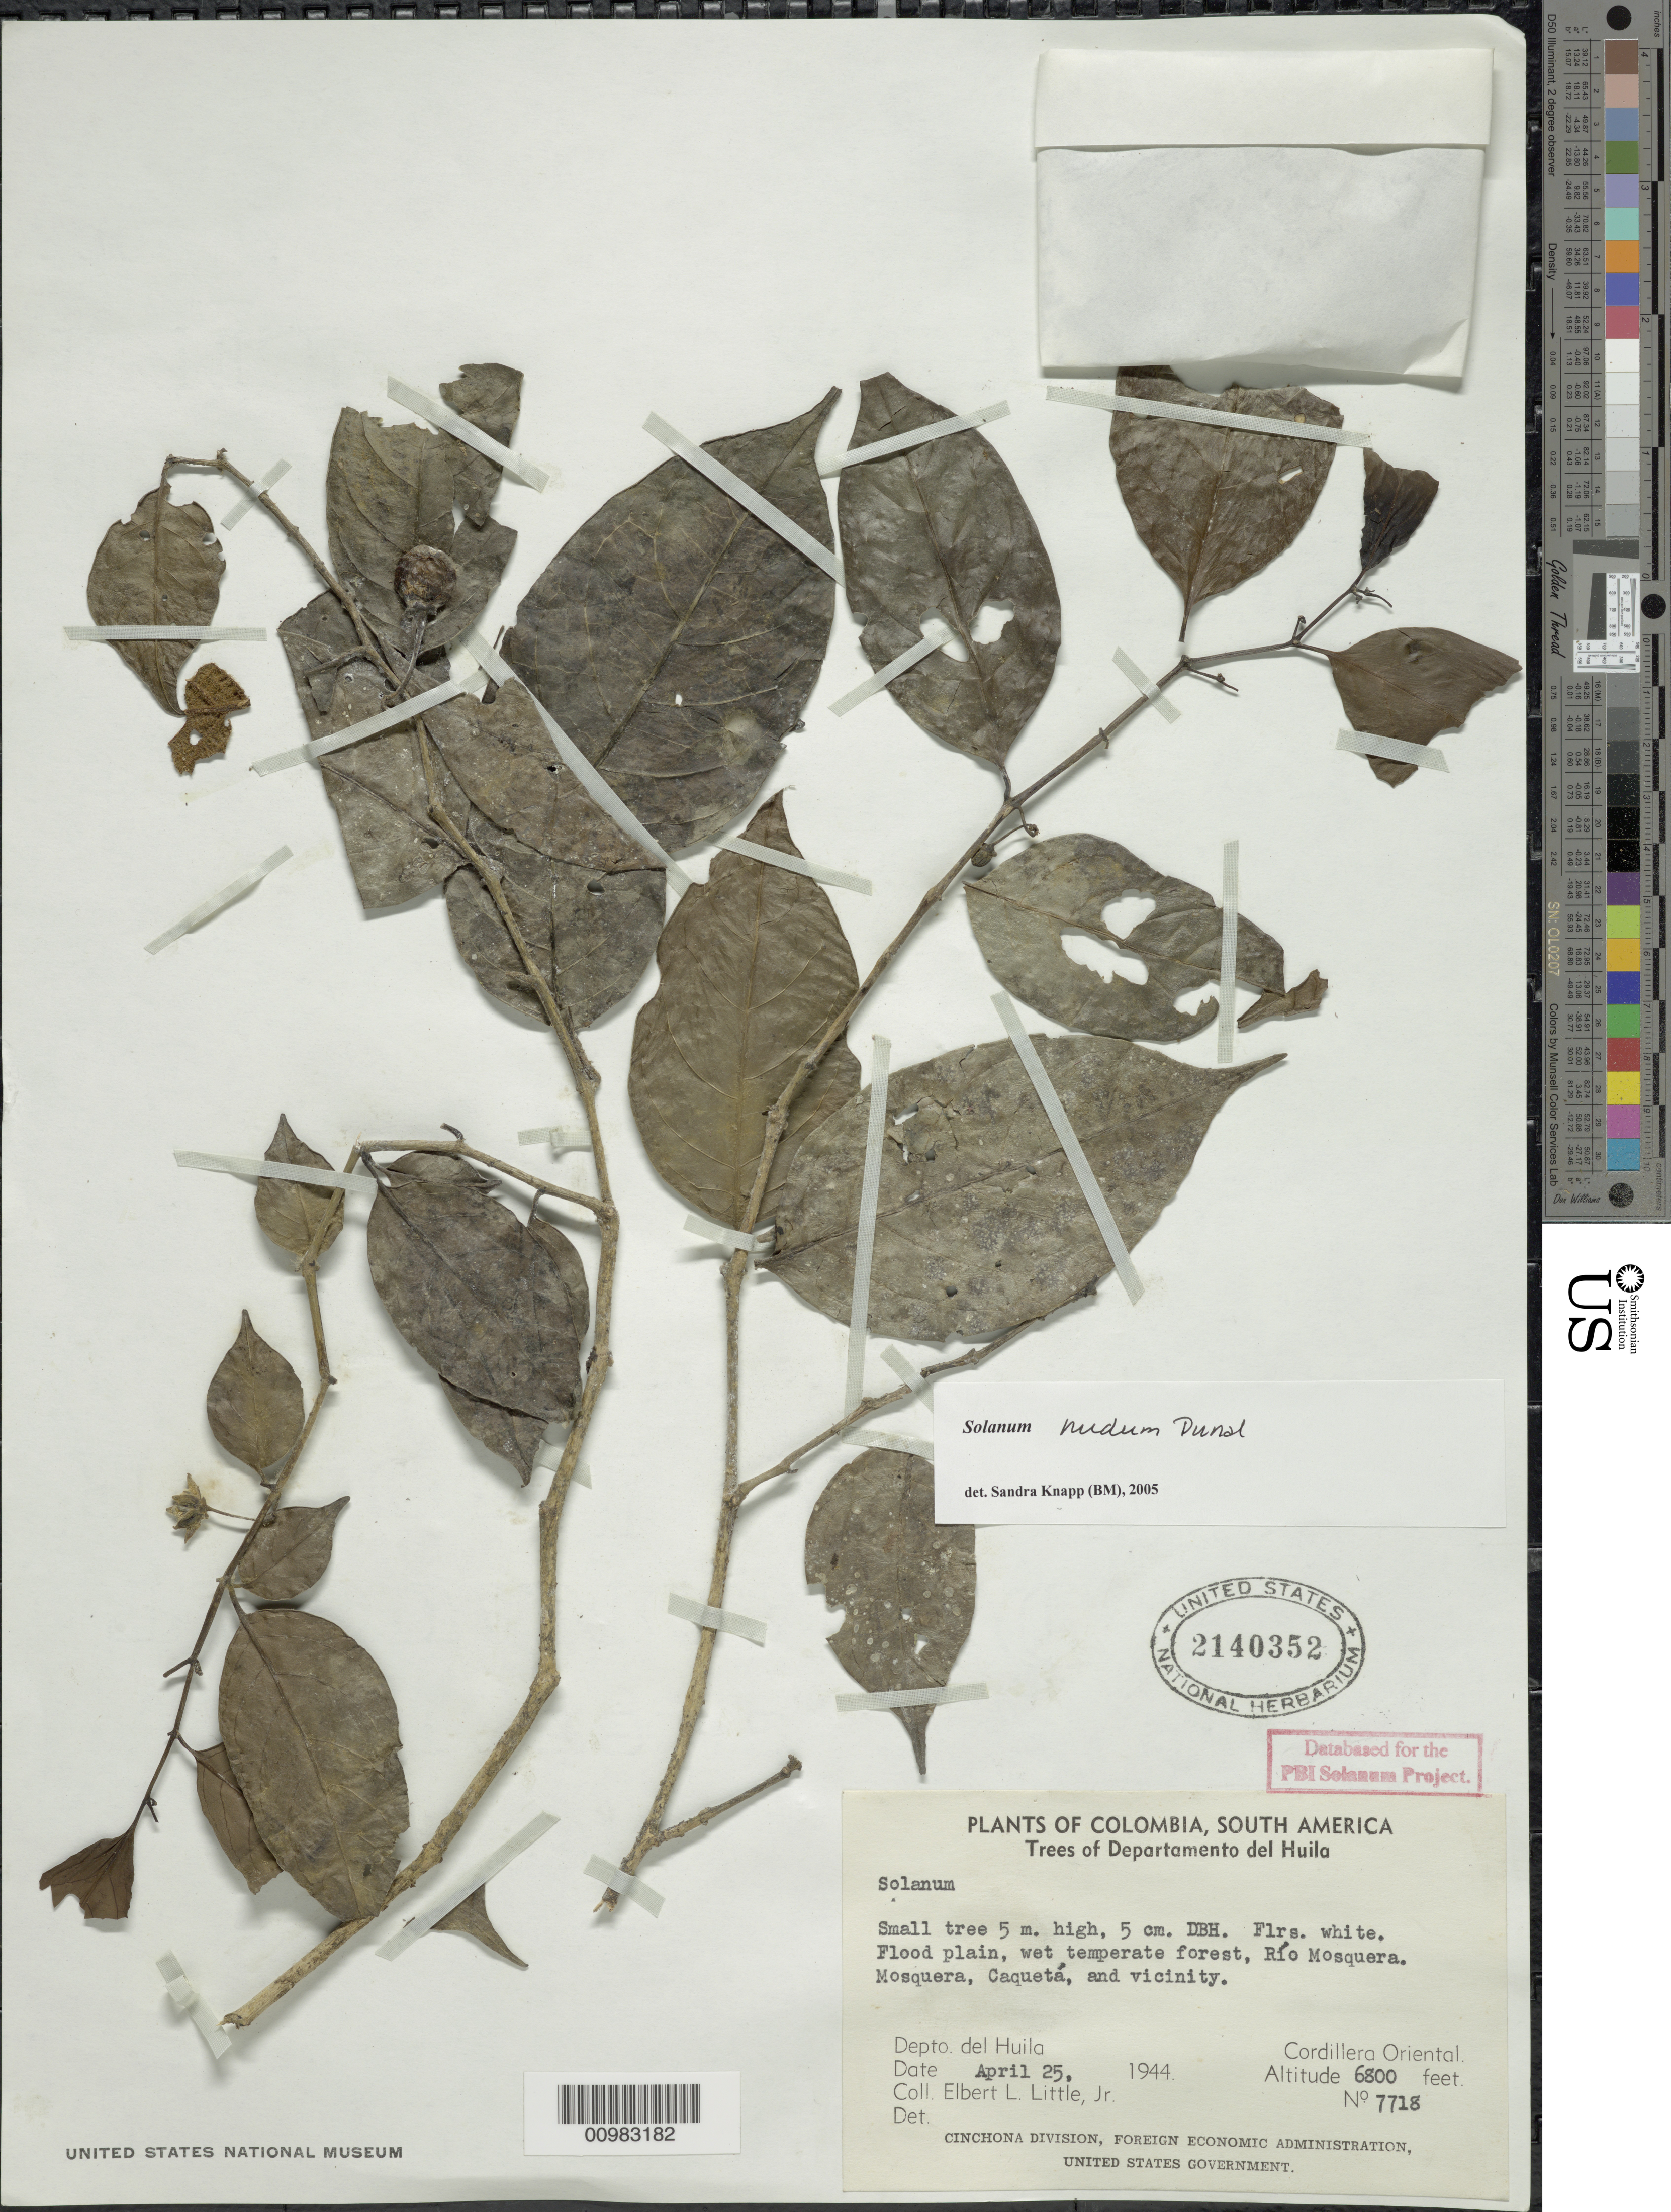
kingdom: Plantae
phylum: Tracheophyta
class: Magnoliopsida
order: Solanales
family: Solanaceae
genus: Solanum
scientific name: Solanum nudum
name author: Dunal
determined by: Knapp, S. D.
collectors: E. L. Little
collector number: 7718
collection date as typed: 25 Apr 1944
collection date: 1944-04-25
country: Colombia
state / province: Huila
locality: Río Mosquera, Mosquera, Caquetá and vicinity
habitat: flood plain, wet temperate forest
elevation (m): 2000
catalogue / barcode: US 2140352